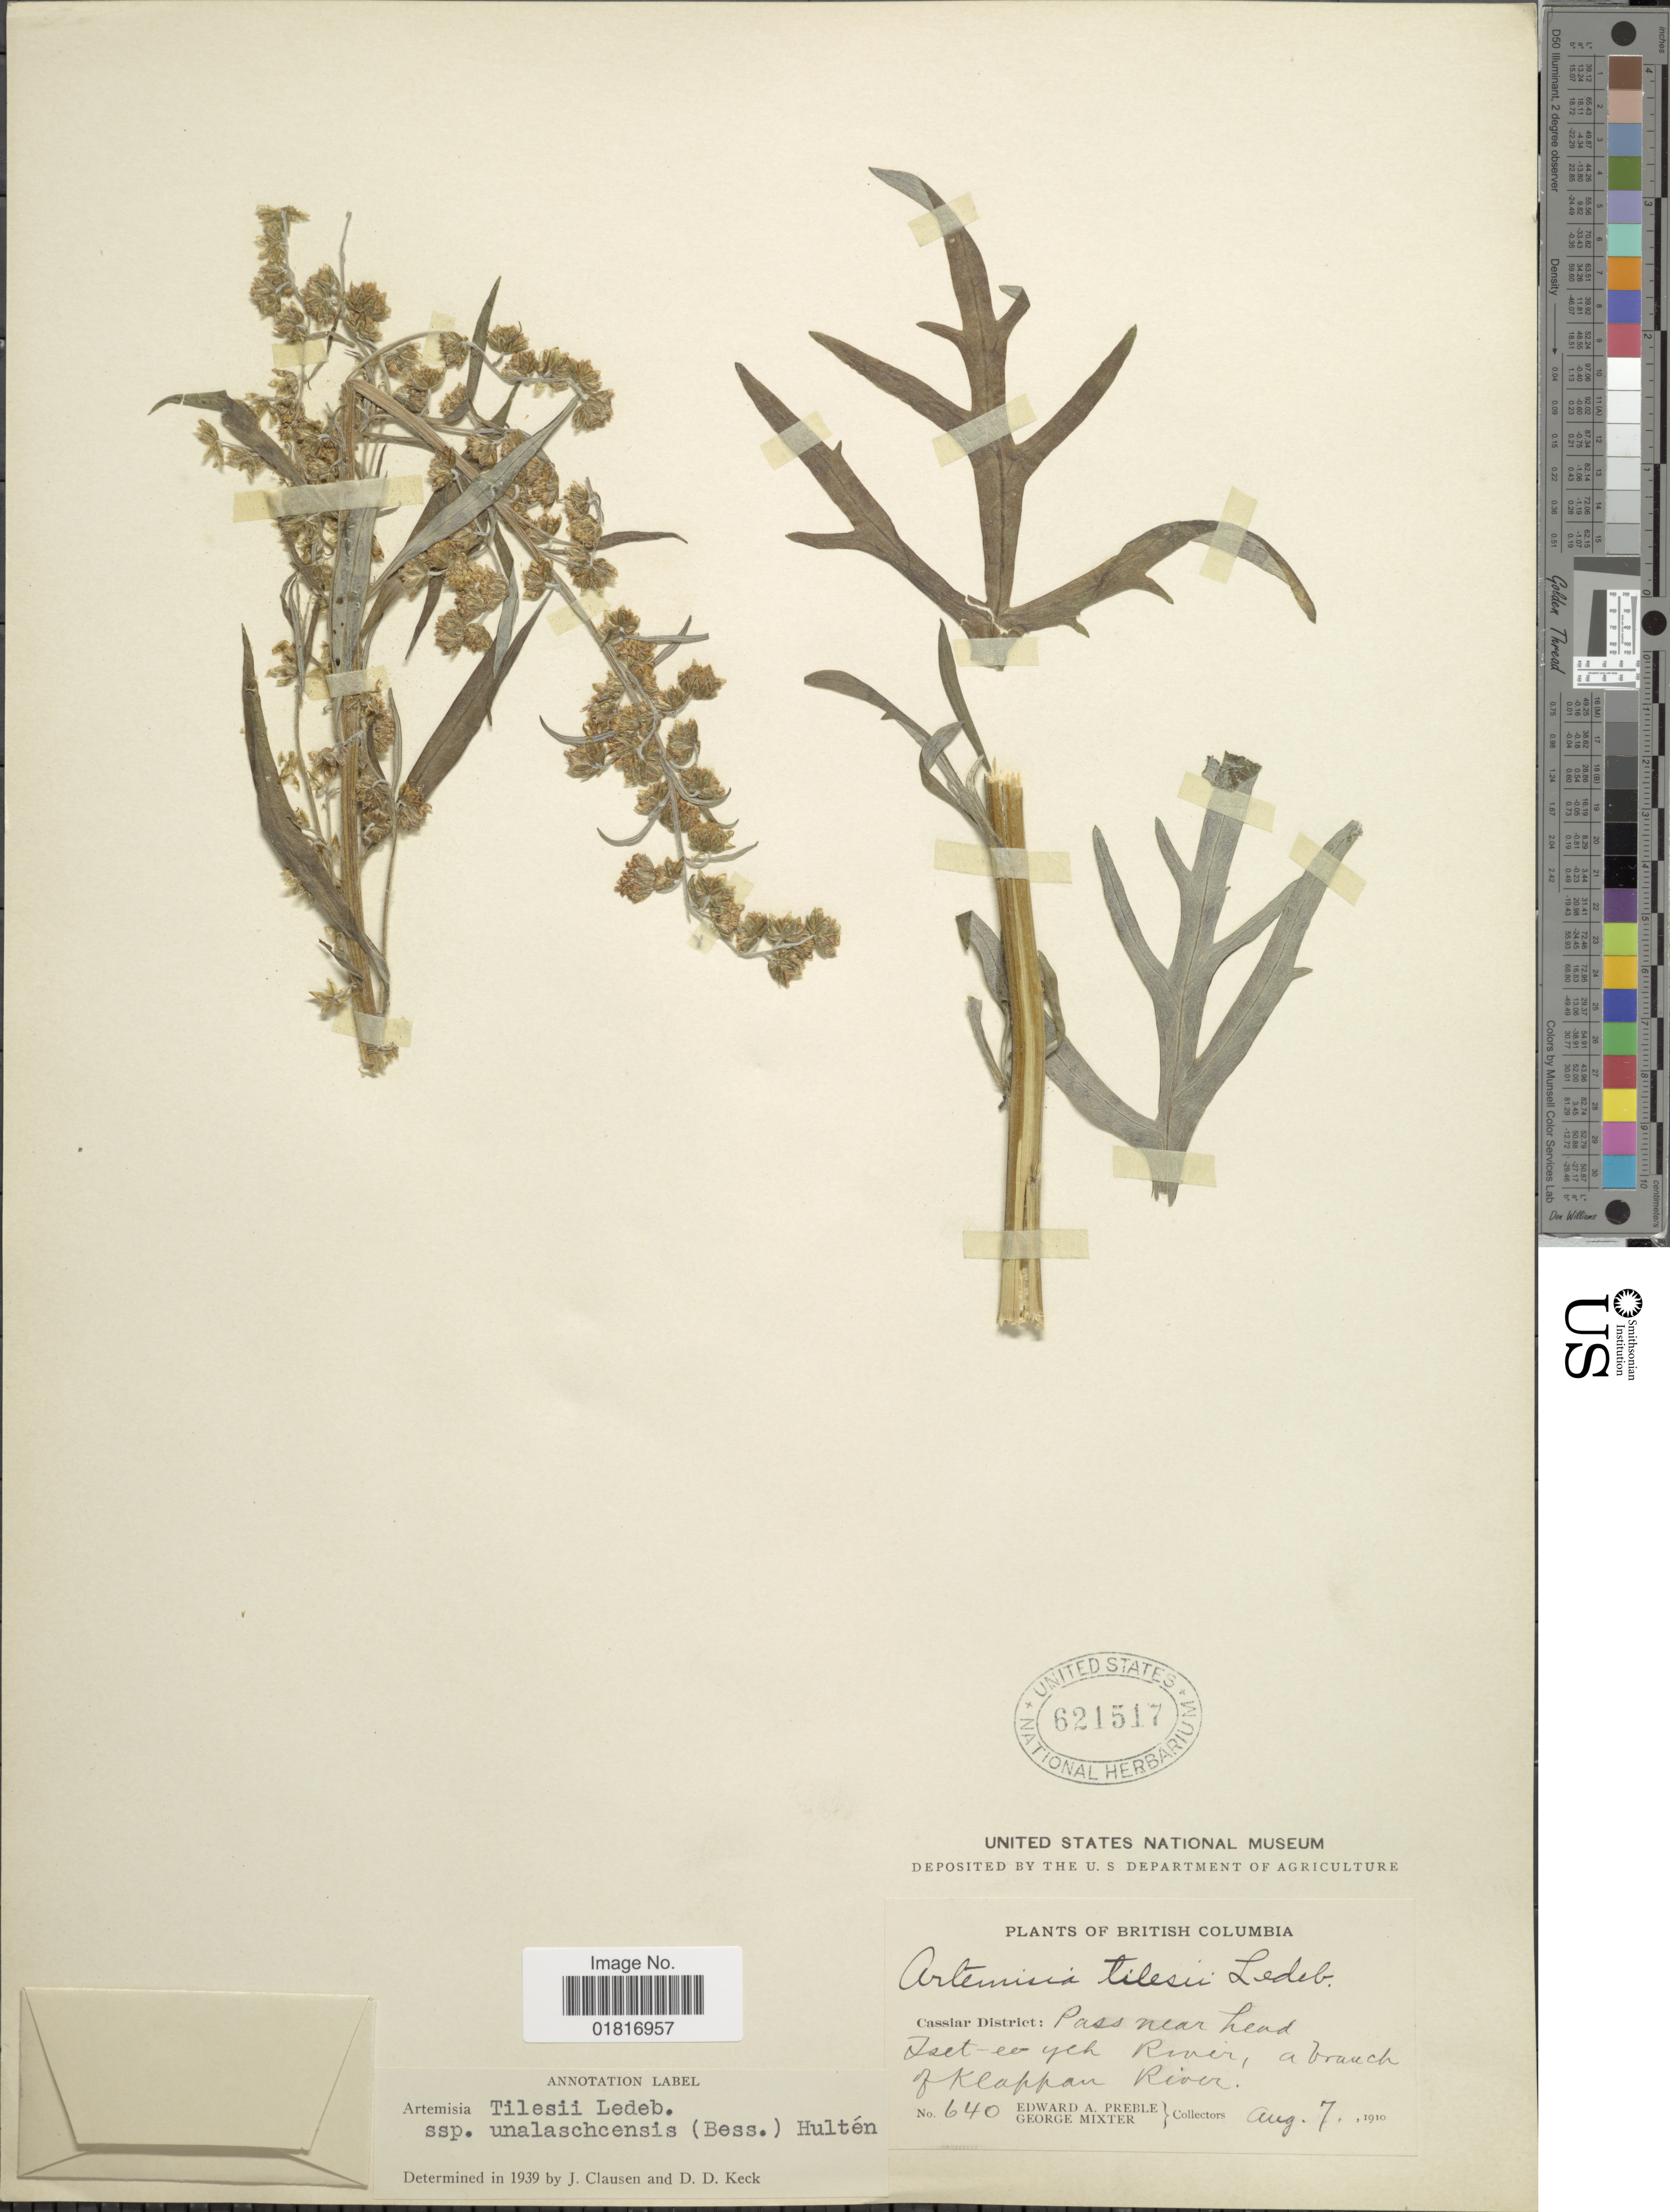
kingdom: Plantae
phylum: Tracheophyta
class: Magnoliopsida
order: Asterales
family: Asteraceae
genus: Artemisia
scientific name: Artemisia tilesii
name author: Ledeb.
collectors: E. Preble & G. Mixter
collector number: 640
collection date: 1910-08-07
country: Canada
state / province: British Columbia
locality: Cassiar District: Pass near head, Iset-ee-yeh River, a branch of Klappan River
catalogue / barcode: US 621517